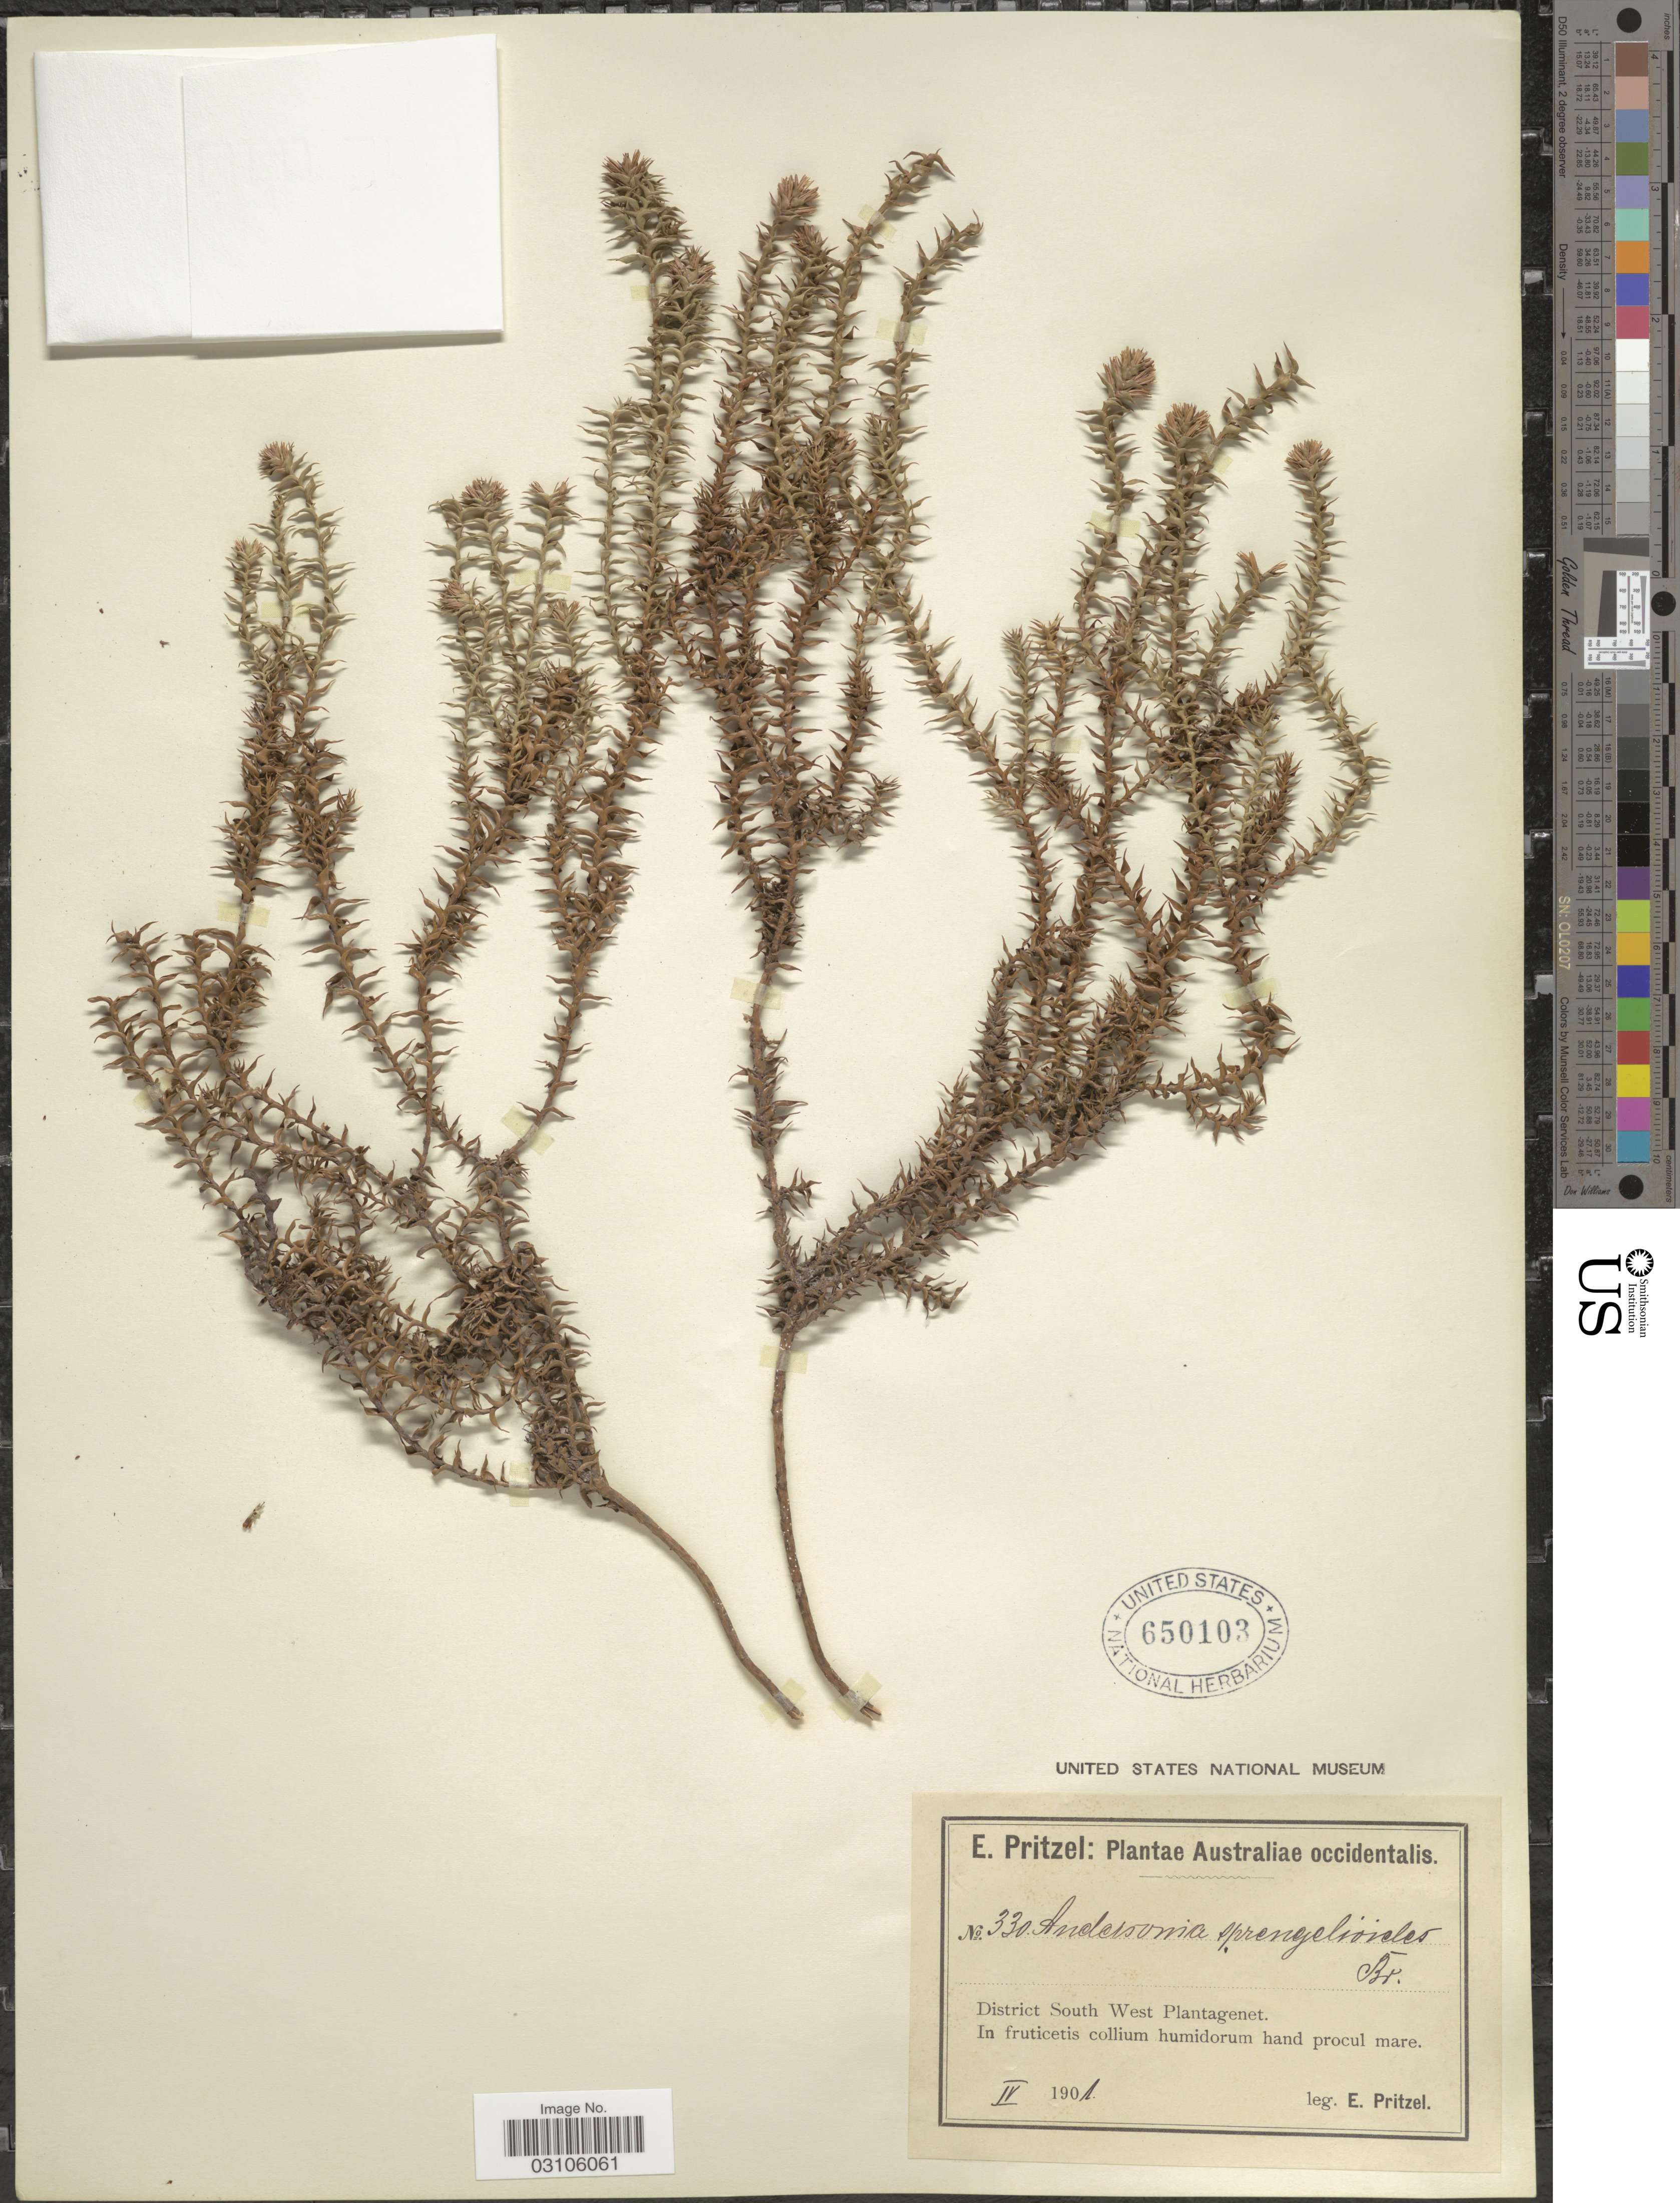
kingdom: Plantae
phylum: Tracheophyta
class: Magnoliopsida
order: Ericales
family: Ericaceae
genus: Andersonia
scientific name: Andersonia sprengelioides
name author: R. Br.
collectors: E. G. Pritzel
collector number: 330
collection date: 1901-04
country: Australia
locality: Australiae occidentalis. District South West Plantagenet. In fruticetis collium humidorum hand procul mare.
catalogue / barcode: US 650103